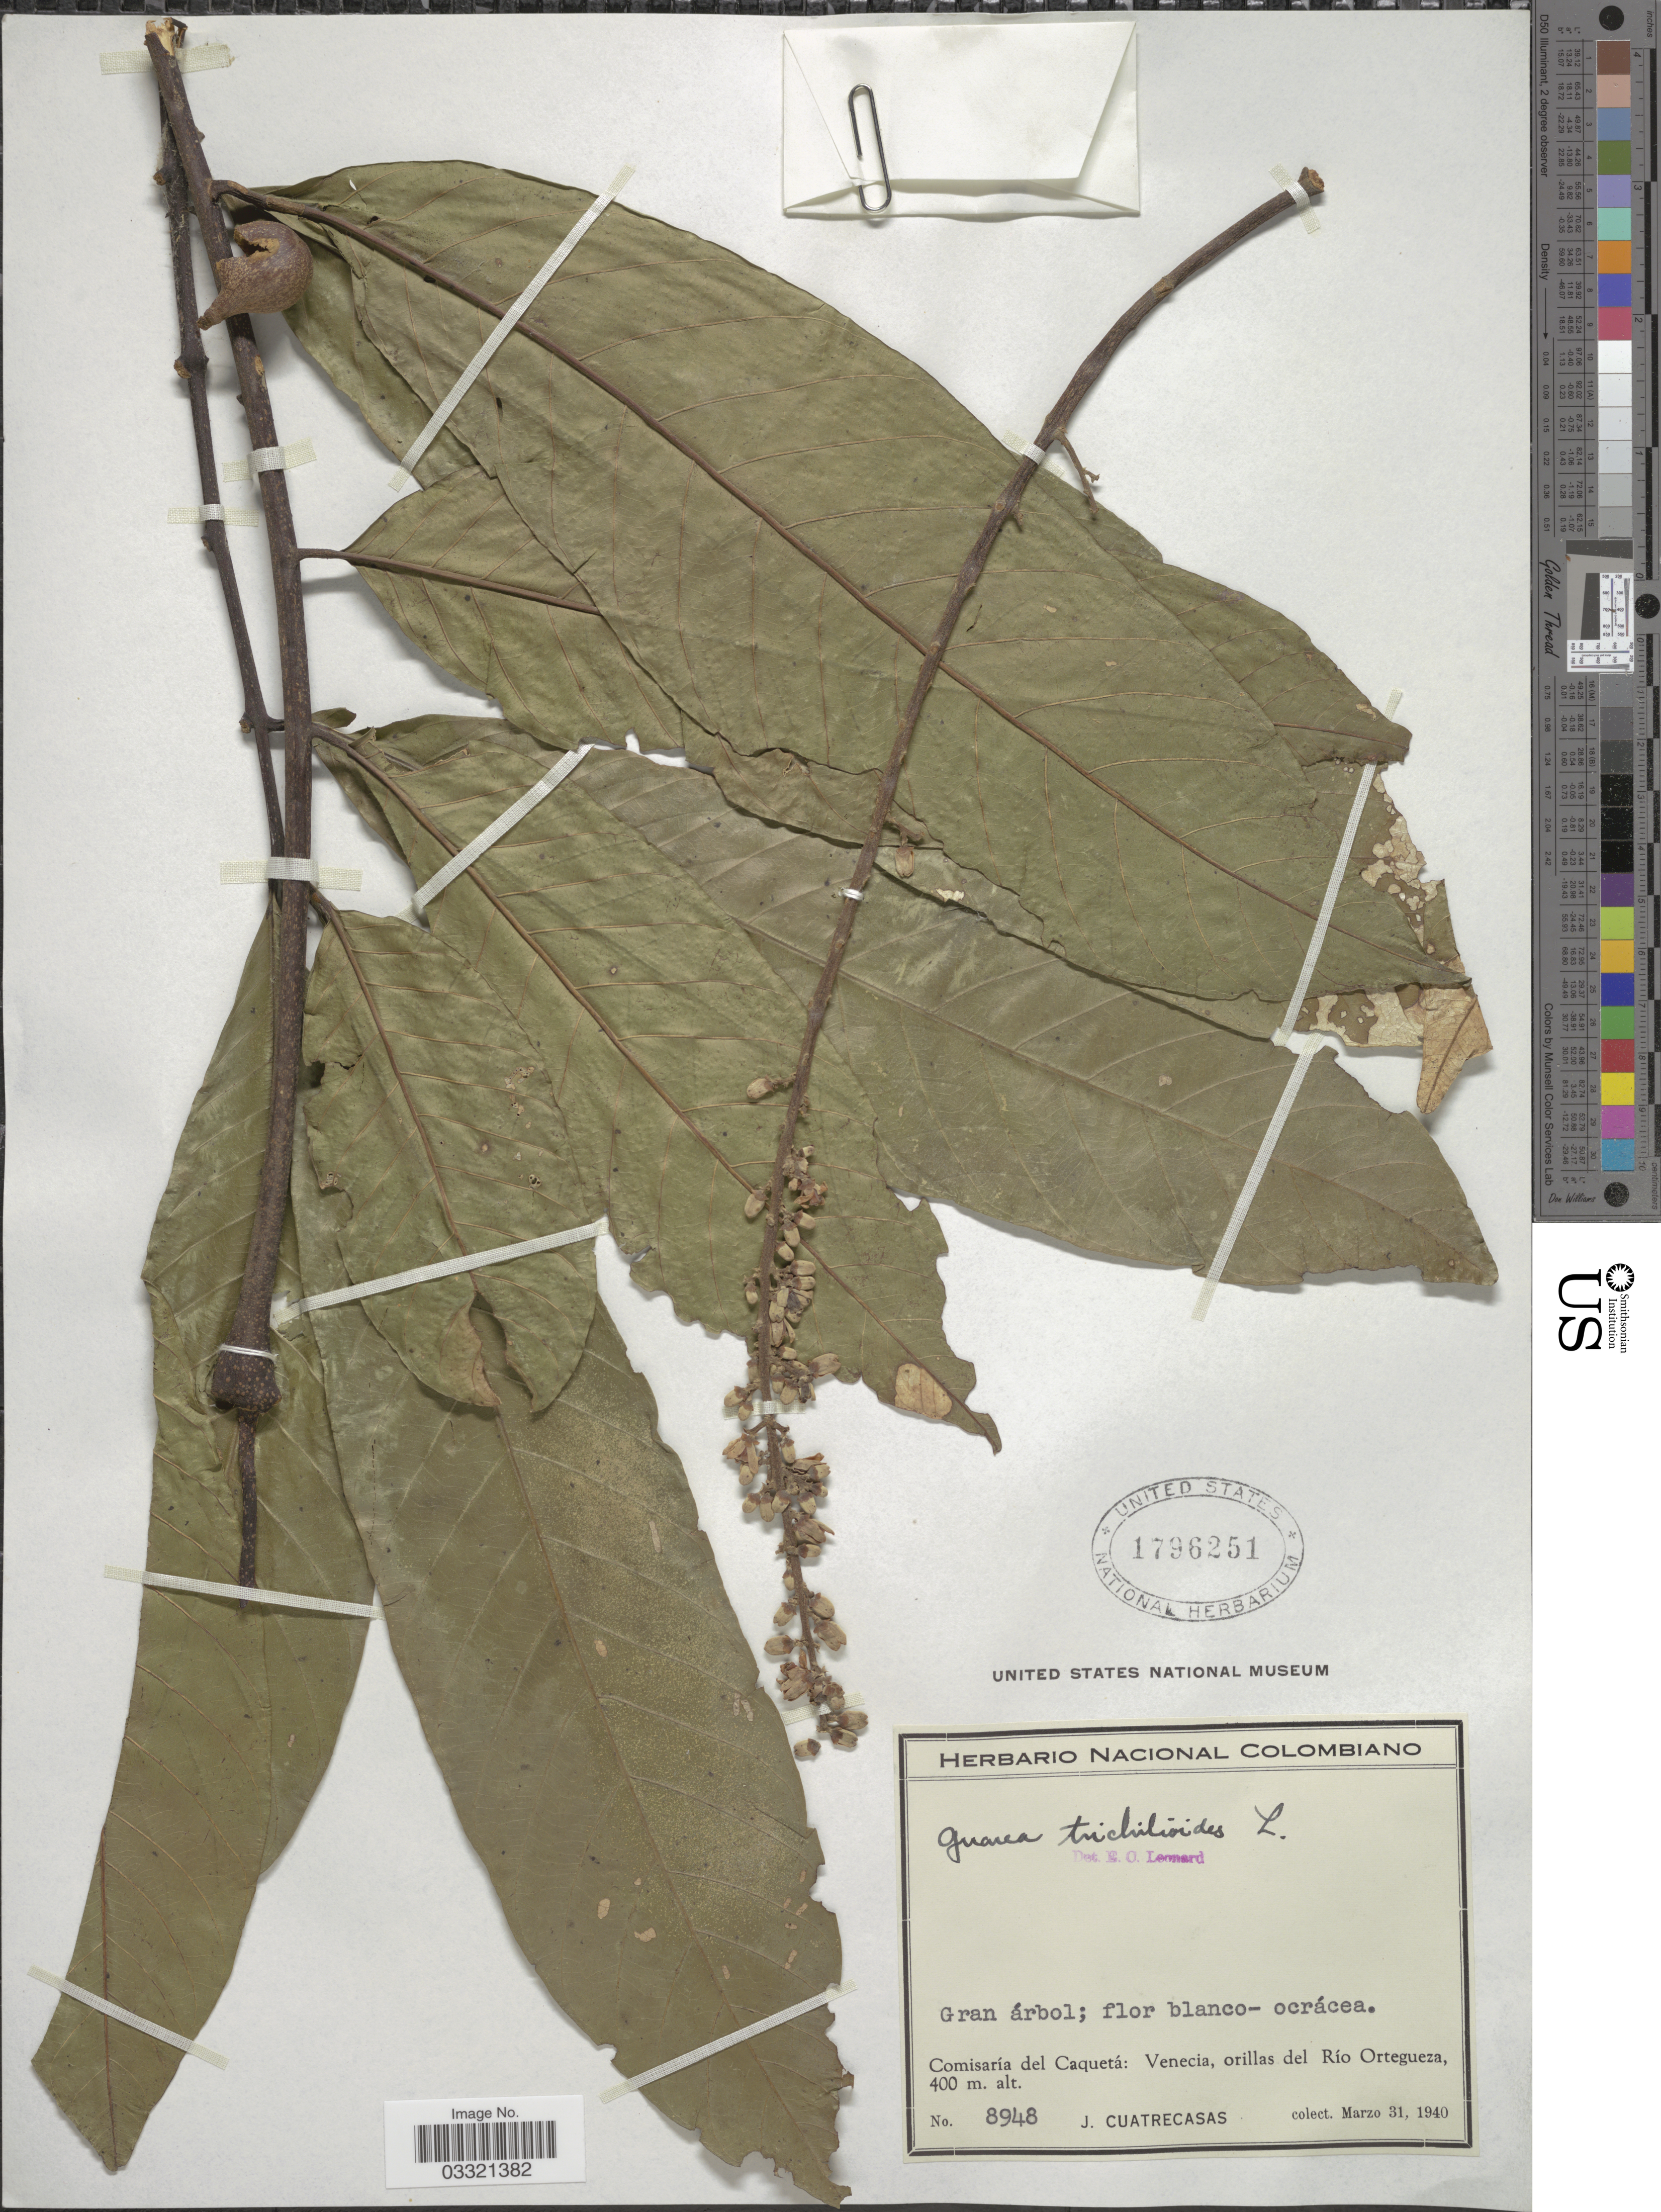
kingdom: Plantae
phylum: Tracheophyta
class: Magnoliopsida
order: Sapindales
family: Meliaceae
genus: Guarea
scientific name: Guarea guidonia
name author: (L.) Sleumer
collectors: J. Cuatrecasas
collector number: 8948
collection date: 1940-03-31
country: Colombia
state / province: Caquetá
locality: Comisaría del Caquetá: Venecia, orillas del Río Ortegueza.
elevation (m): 400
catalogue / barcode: US 1796251